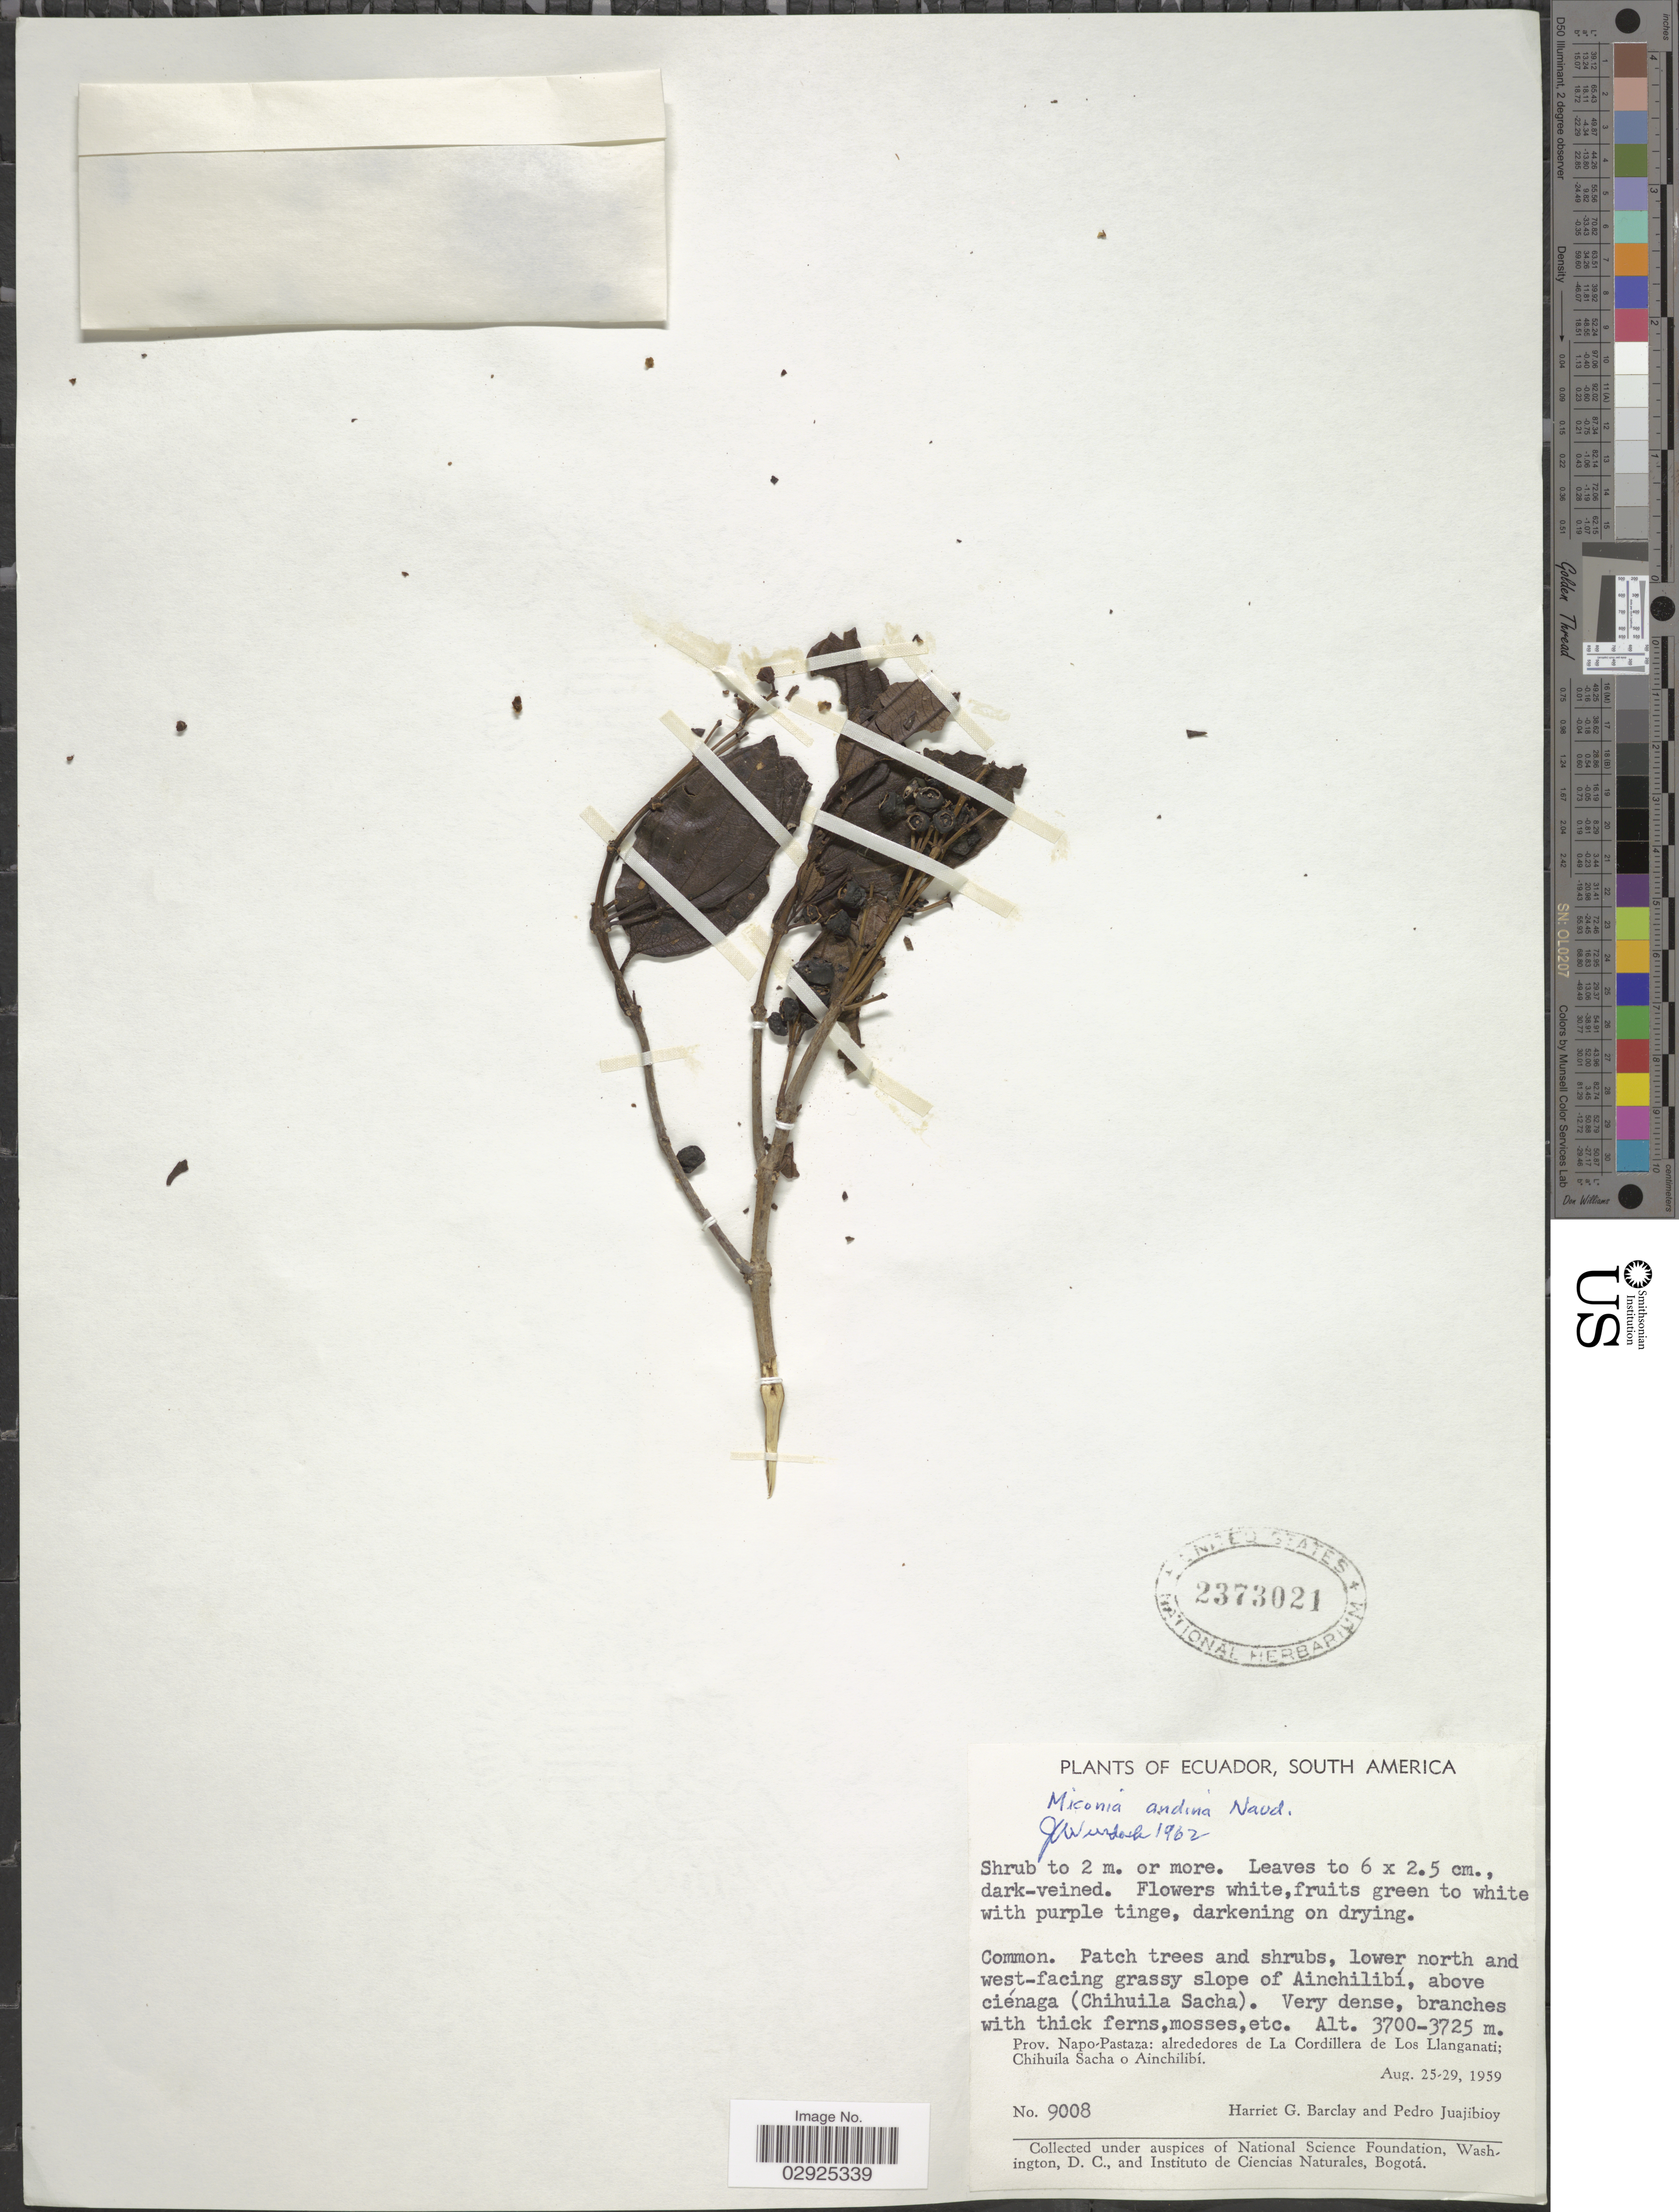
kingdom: Plantae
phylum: Tracheophyta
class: Magnoliopsida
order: Myrtales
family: Melastomataceae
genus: Miconia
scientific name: Miconia andina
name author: (Naudin) Naudin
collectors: H. G. Barclay & P. Juajibioy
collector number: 9008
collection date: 1959-08-25/1959-08-29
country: Ecuador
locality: Prov. Napo-Pastaza: alrededores de La Cordillera de Los Llanganati: Chihuila Sacha o Ainchilibí, lower north and west-facing grassy slope of Ainchilibí, above ciénaga (Chihuila Sacha).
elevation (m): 3700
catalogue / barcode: US 2373021